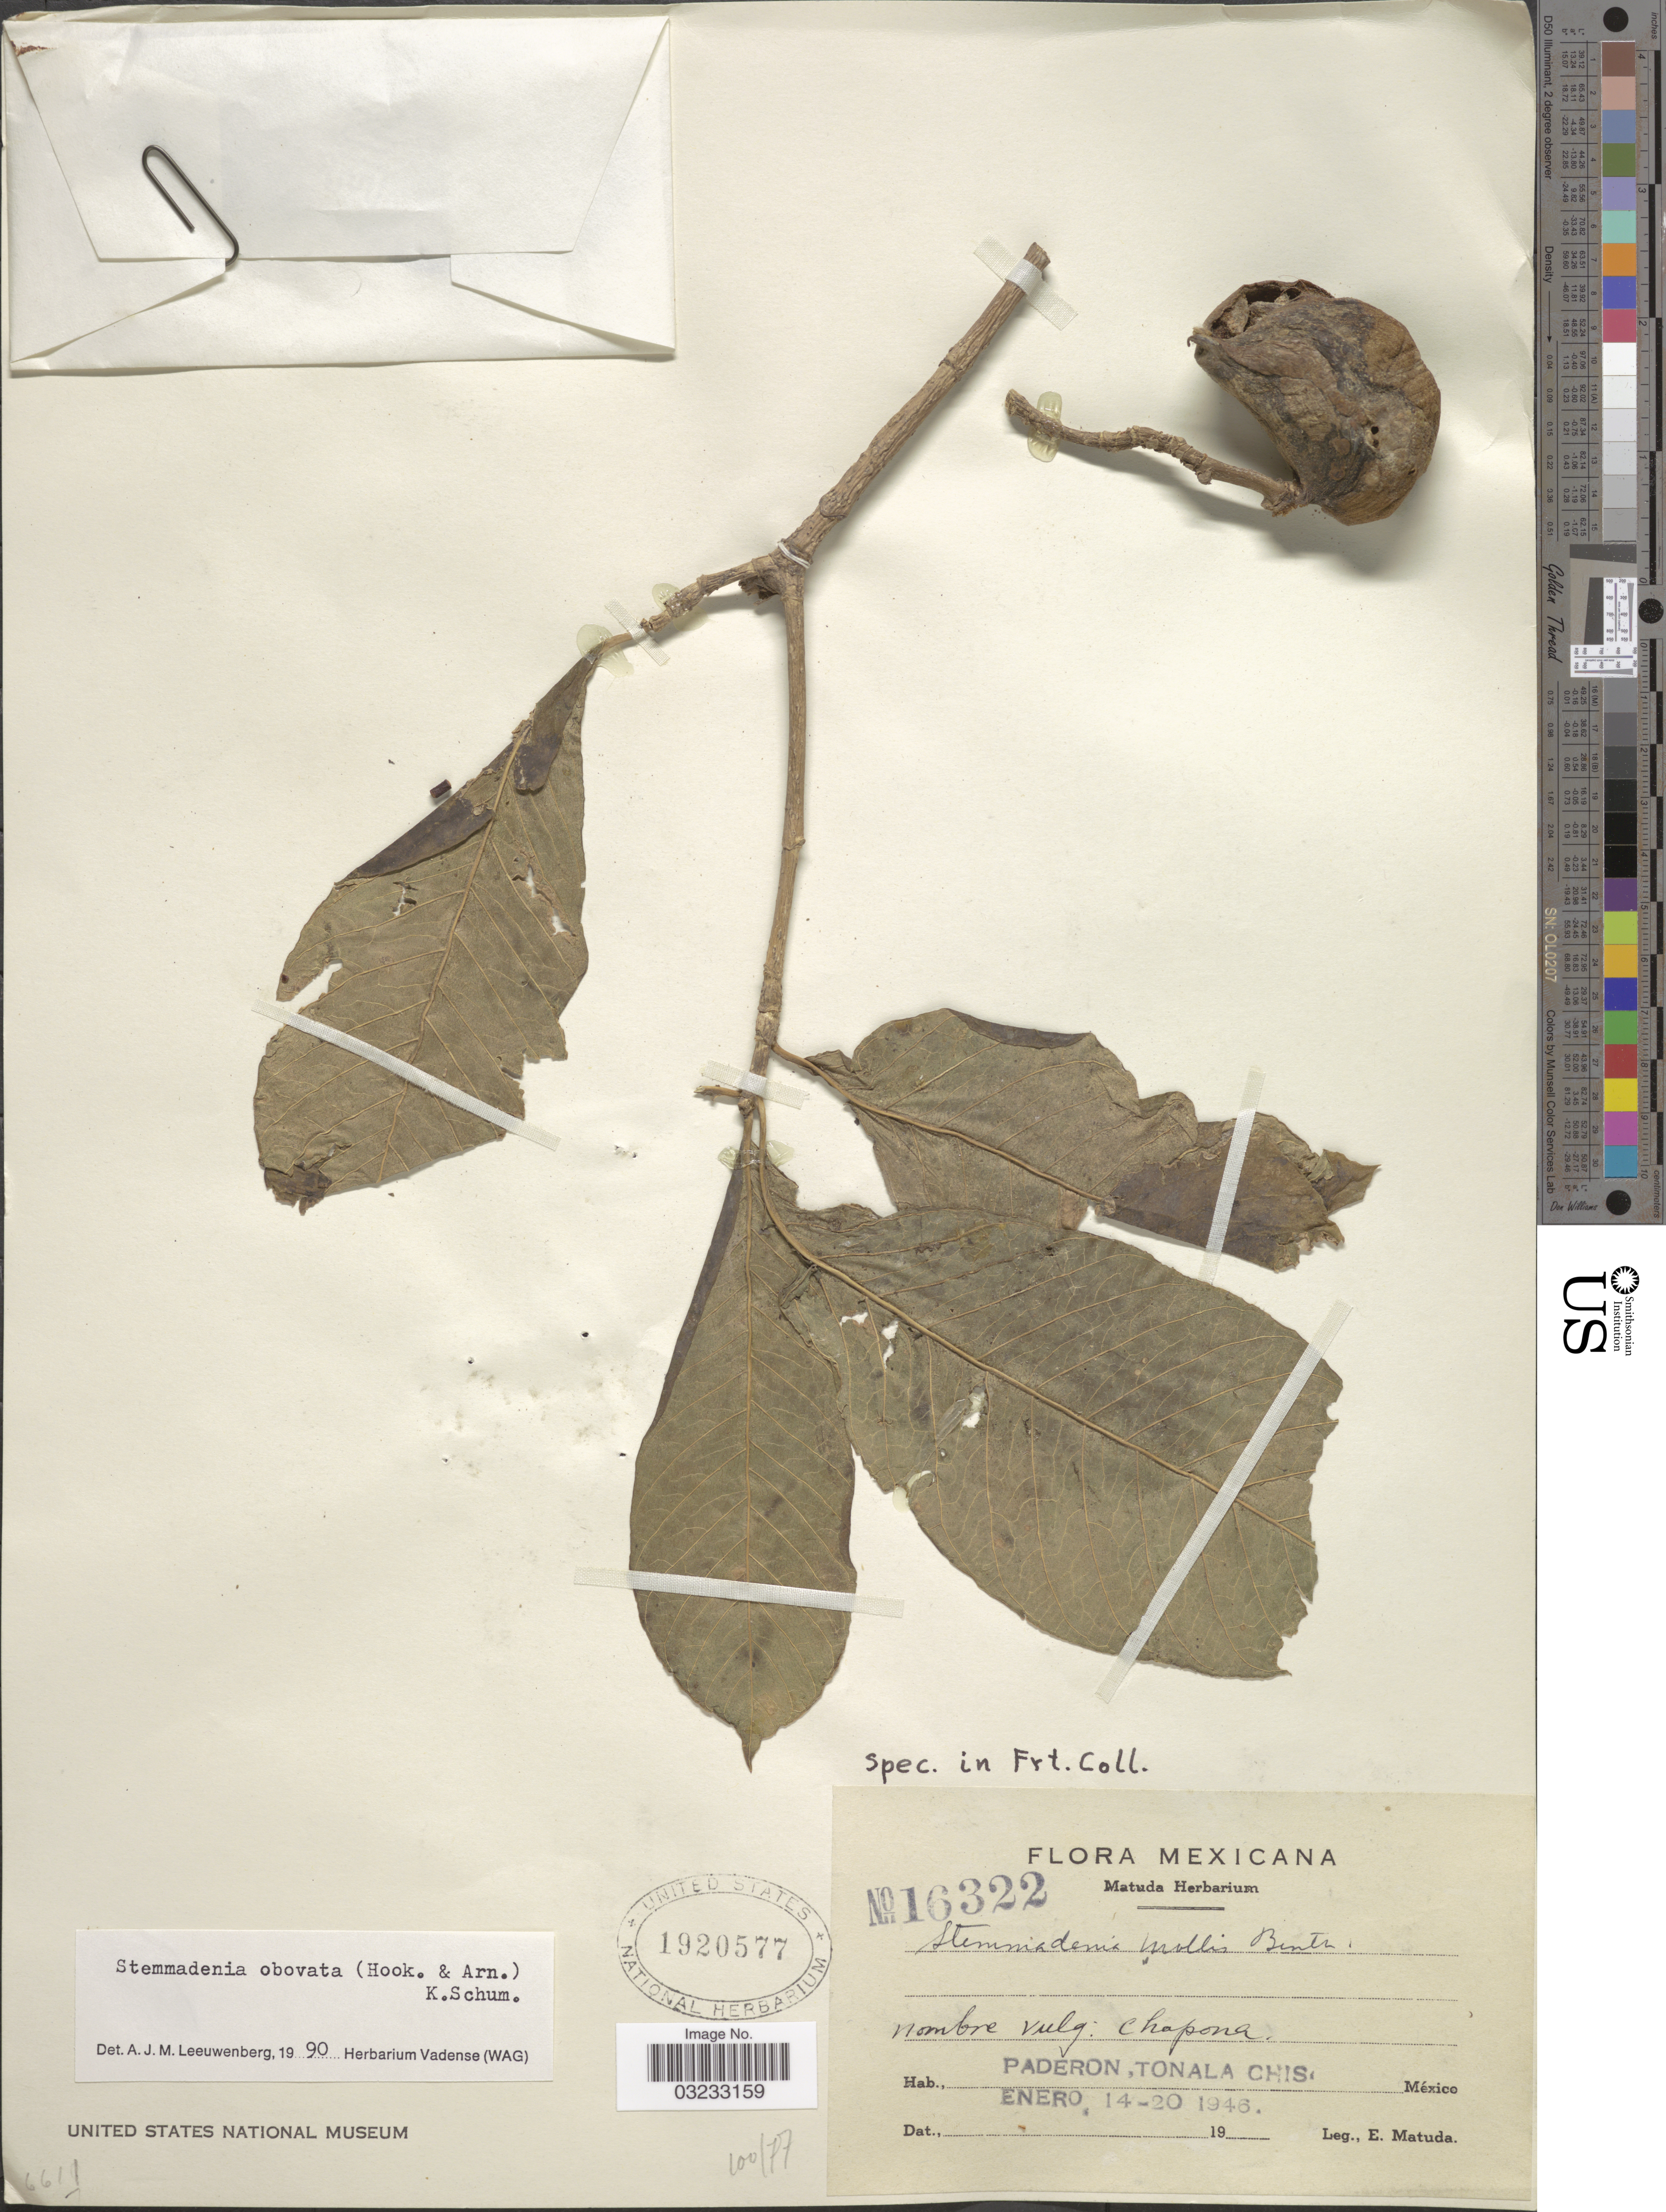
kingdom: Plantae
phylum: Tracheophyta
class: Magnoliopsida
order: Gentianales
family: Apocynaceae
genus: Stemmadenia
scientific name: Stemmadenia obovata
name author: (Hook. & Arn.) K. Schum.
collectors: E. Matuda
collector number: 16322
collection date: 1946-01-14/1946-01-20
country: Mexico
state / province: Chiapas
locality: Paderon, Tonala.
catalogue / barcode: US 1920577